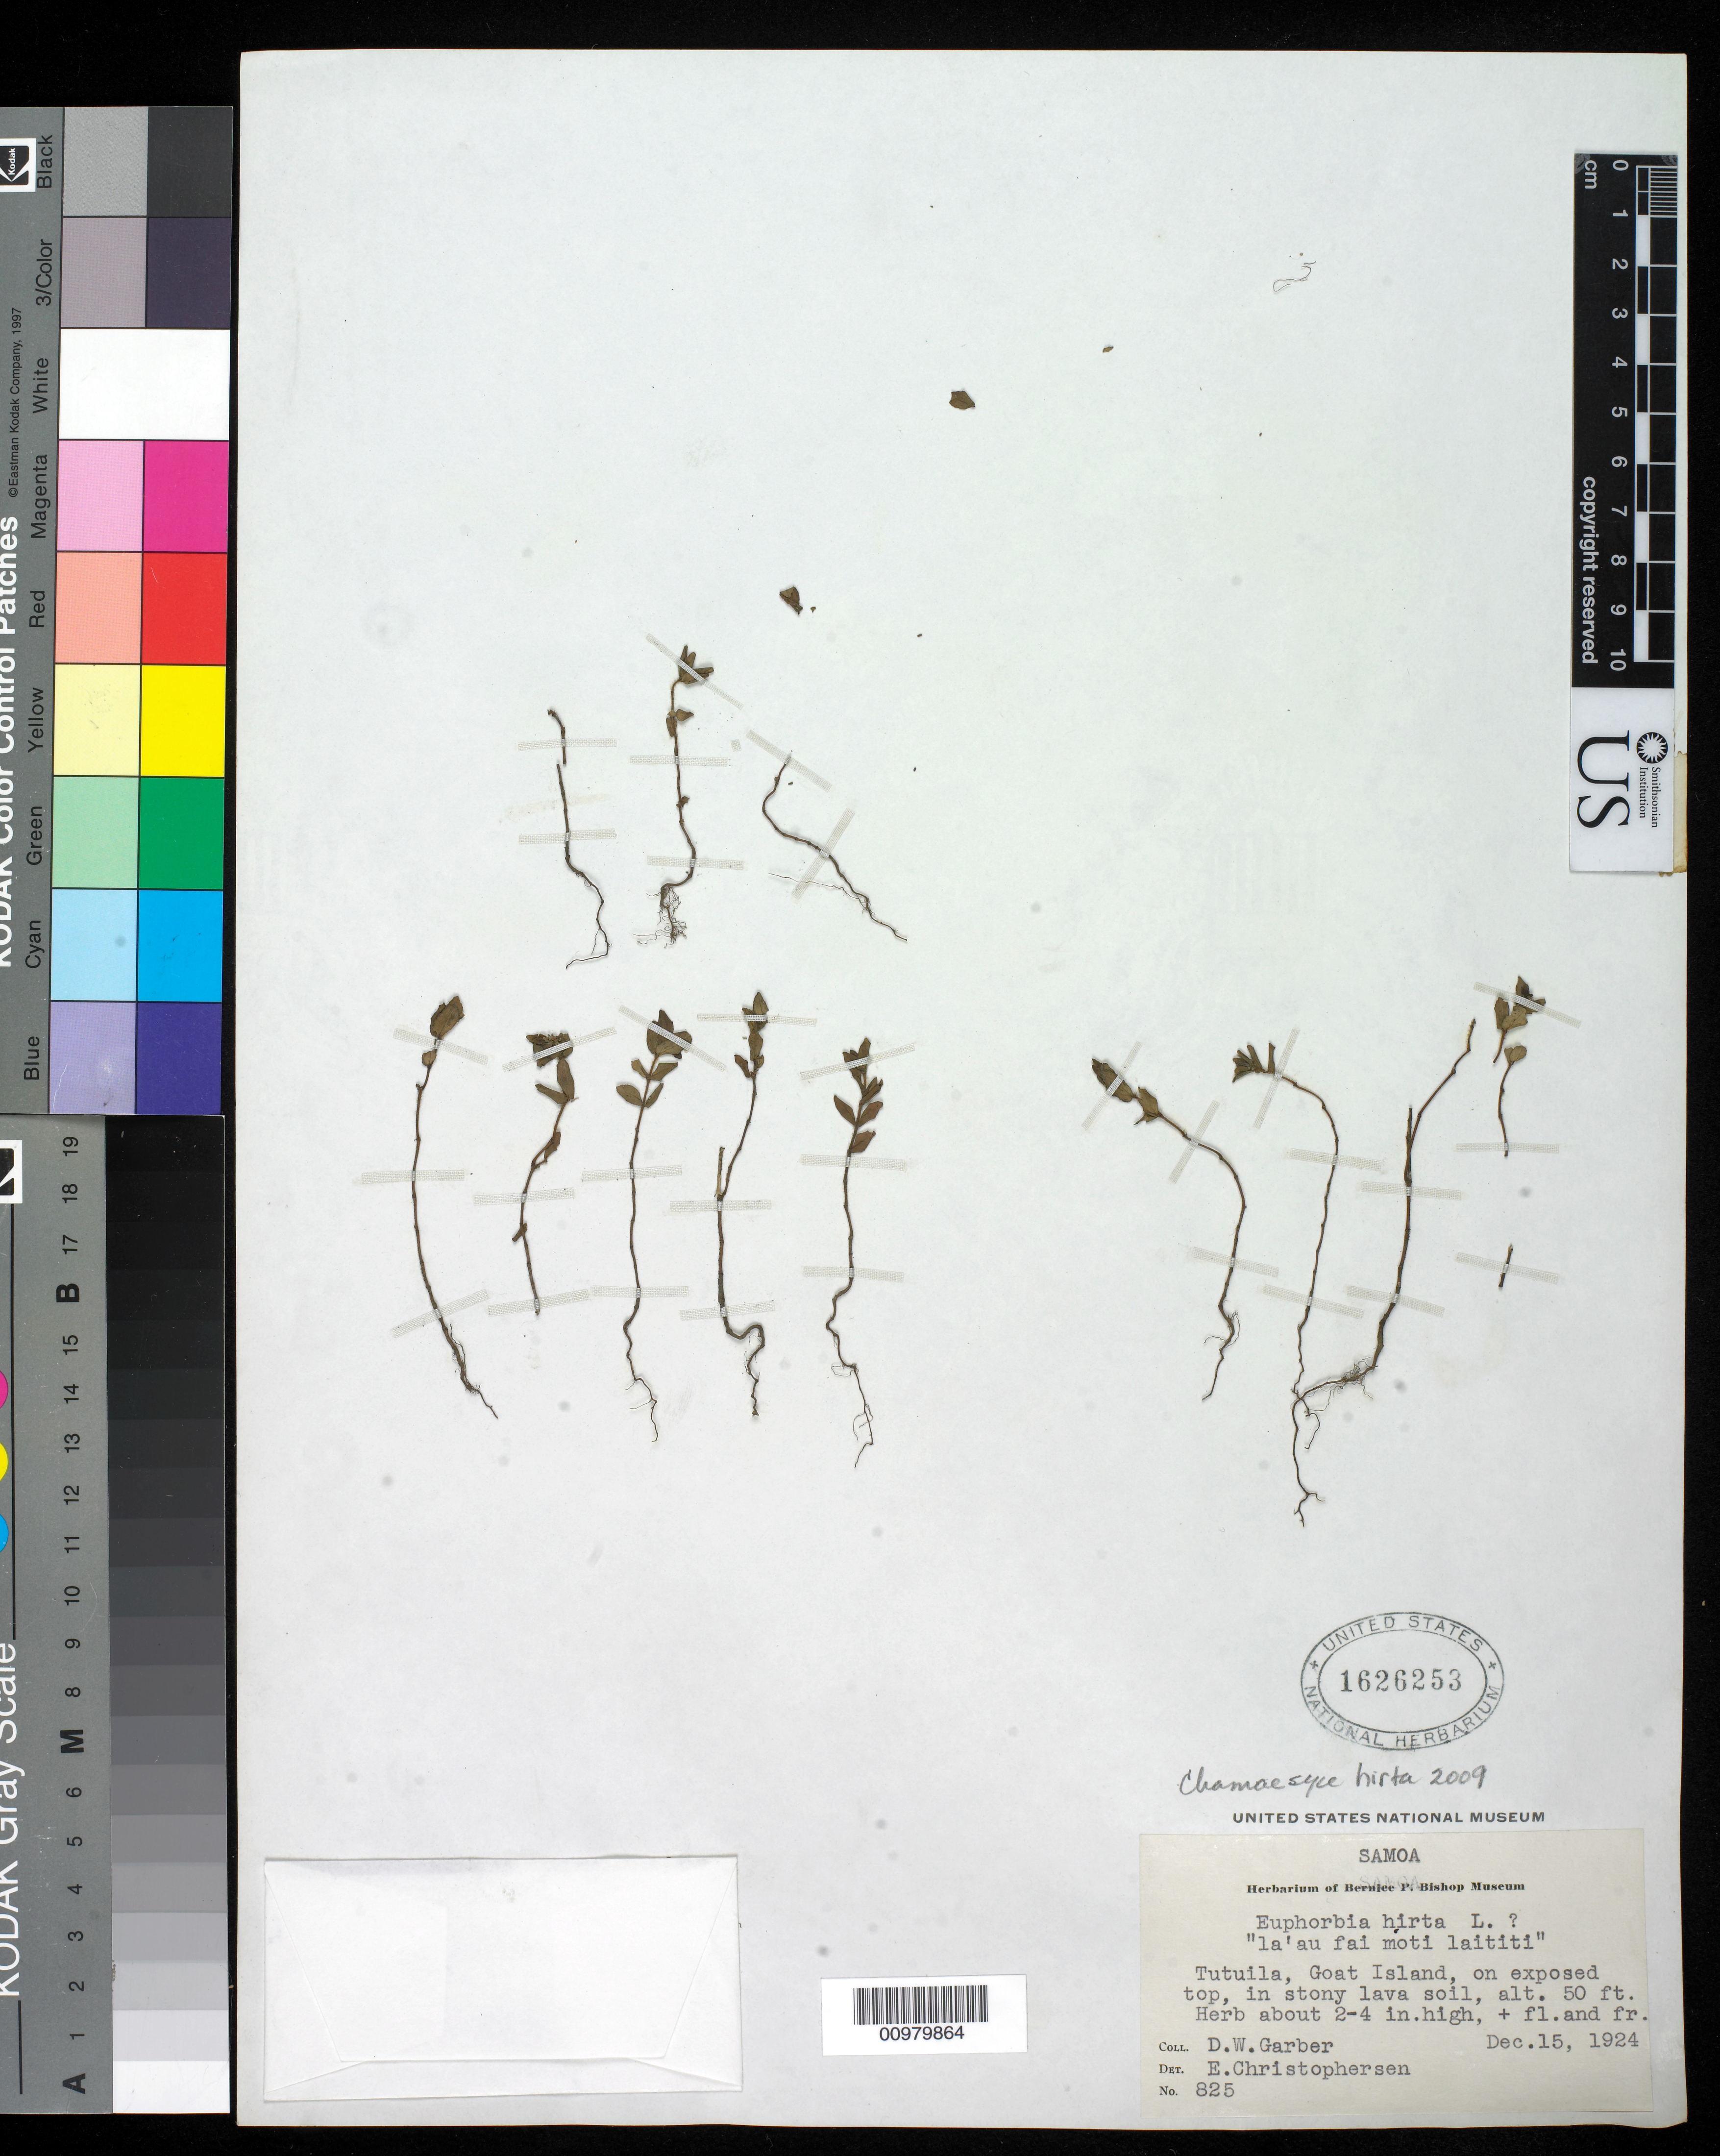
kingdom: Plantae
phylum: Tracheophyta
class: Magnoliopsida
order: Malpighiales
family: Euphorbiaceae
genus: Euphorbia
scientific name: Euphorbia hirta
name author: L.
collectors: D. W. Garber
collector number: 825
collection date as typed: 15 Dec 1924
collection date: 1924-12-15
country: American Samoa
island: Tutua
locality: Samoa, Tutuila (Goat Is.)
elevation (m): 15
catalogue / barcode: US 1626253